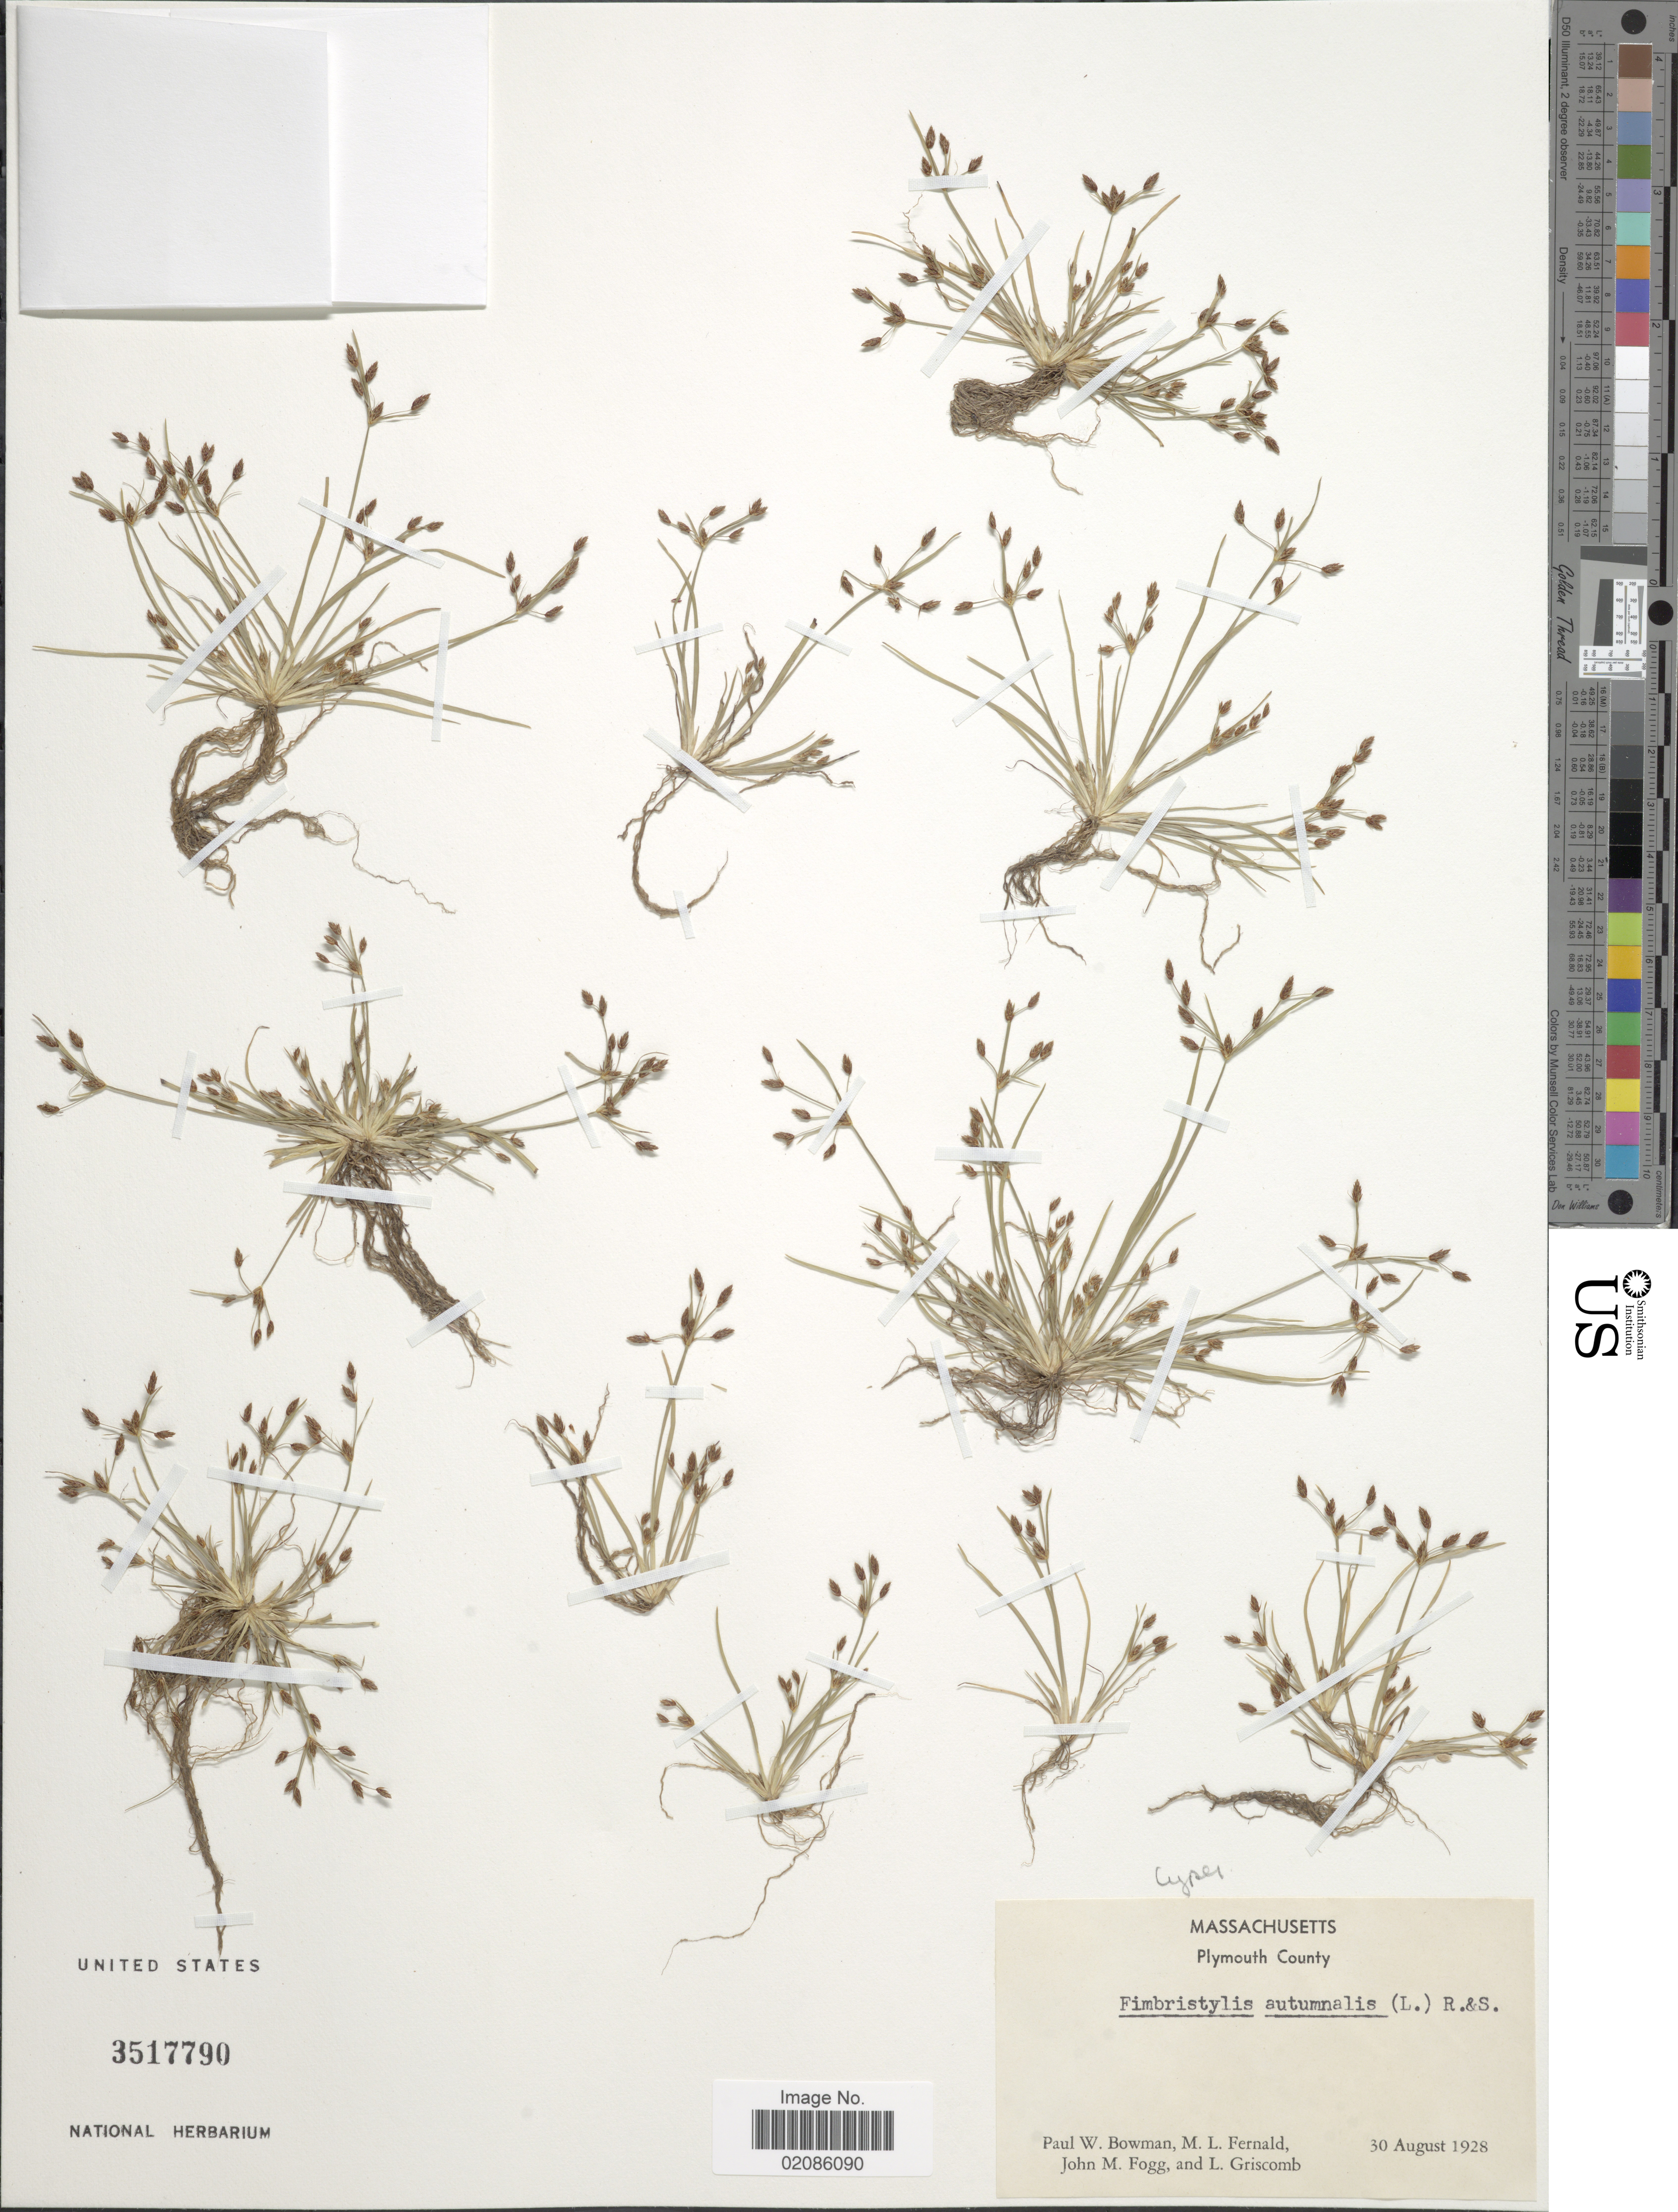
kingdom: Plantae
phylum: Tracheophyta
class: Liliopsida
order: Poales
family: Cyperaceae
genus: Fimbristylis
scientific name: Fimbristylis autumnalis (L.) Roem. & Schult.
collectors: P. Bowman, M. L. Fernald, J. Fogg & L. Griscomb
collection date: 1928-08-30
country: United States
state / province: Massachusetts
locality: Plymouth County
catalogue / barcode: US 3517790